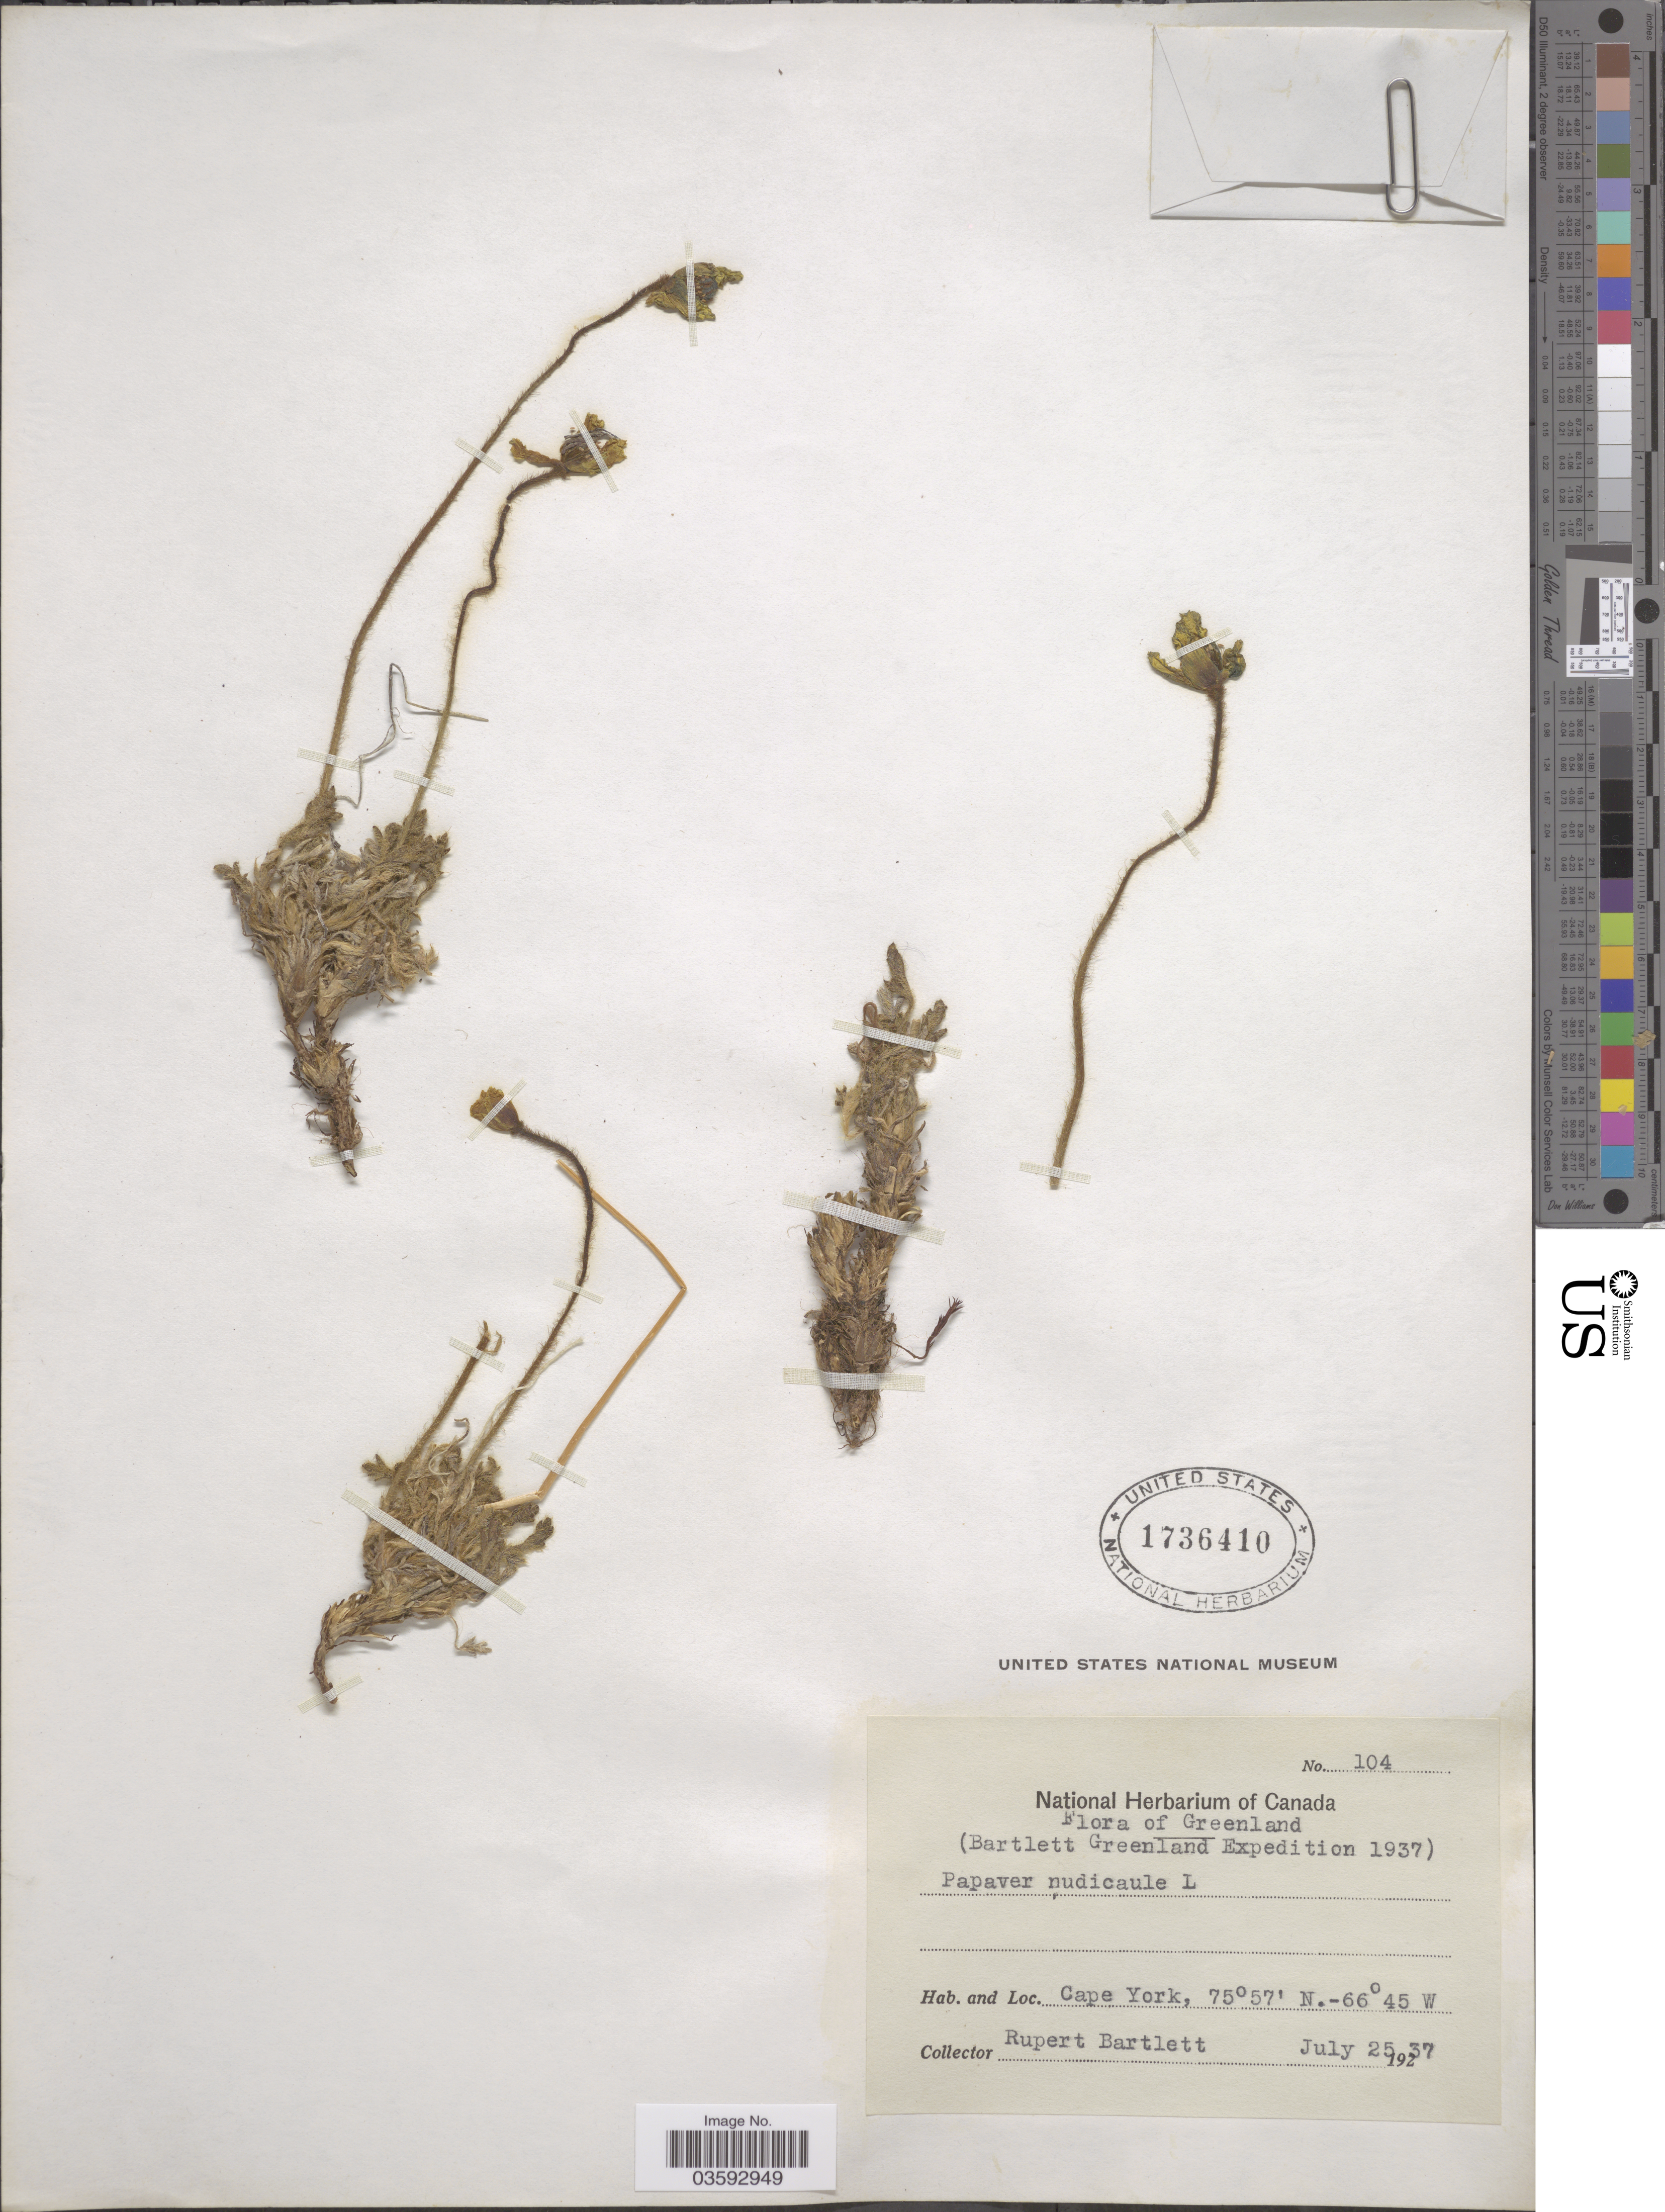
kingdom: Plantae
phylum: Tracheophyta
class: Magnoliopsida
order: Ranunculales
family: Papaveraceae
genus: Papaver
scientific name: Papaver nudicaule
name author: L.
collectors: R. Bartlett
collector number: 104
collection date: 1937-07-25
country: Greenland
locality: Cape York.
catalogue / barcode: US 1736410